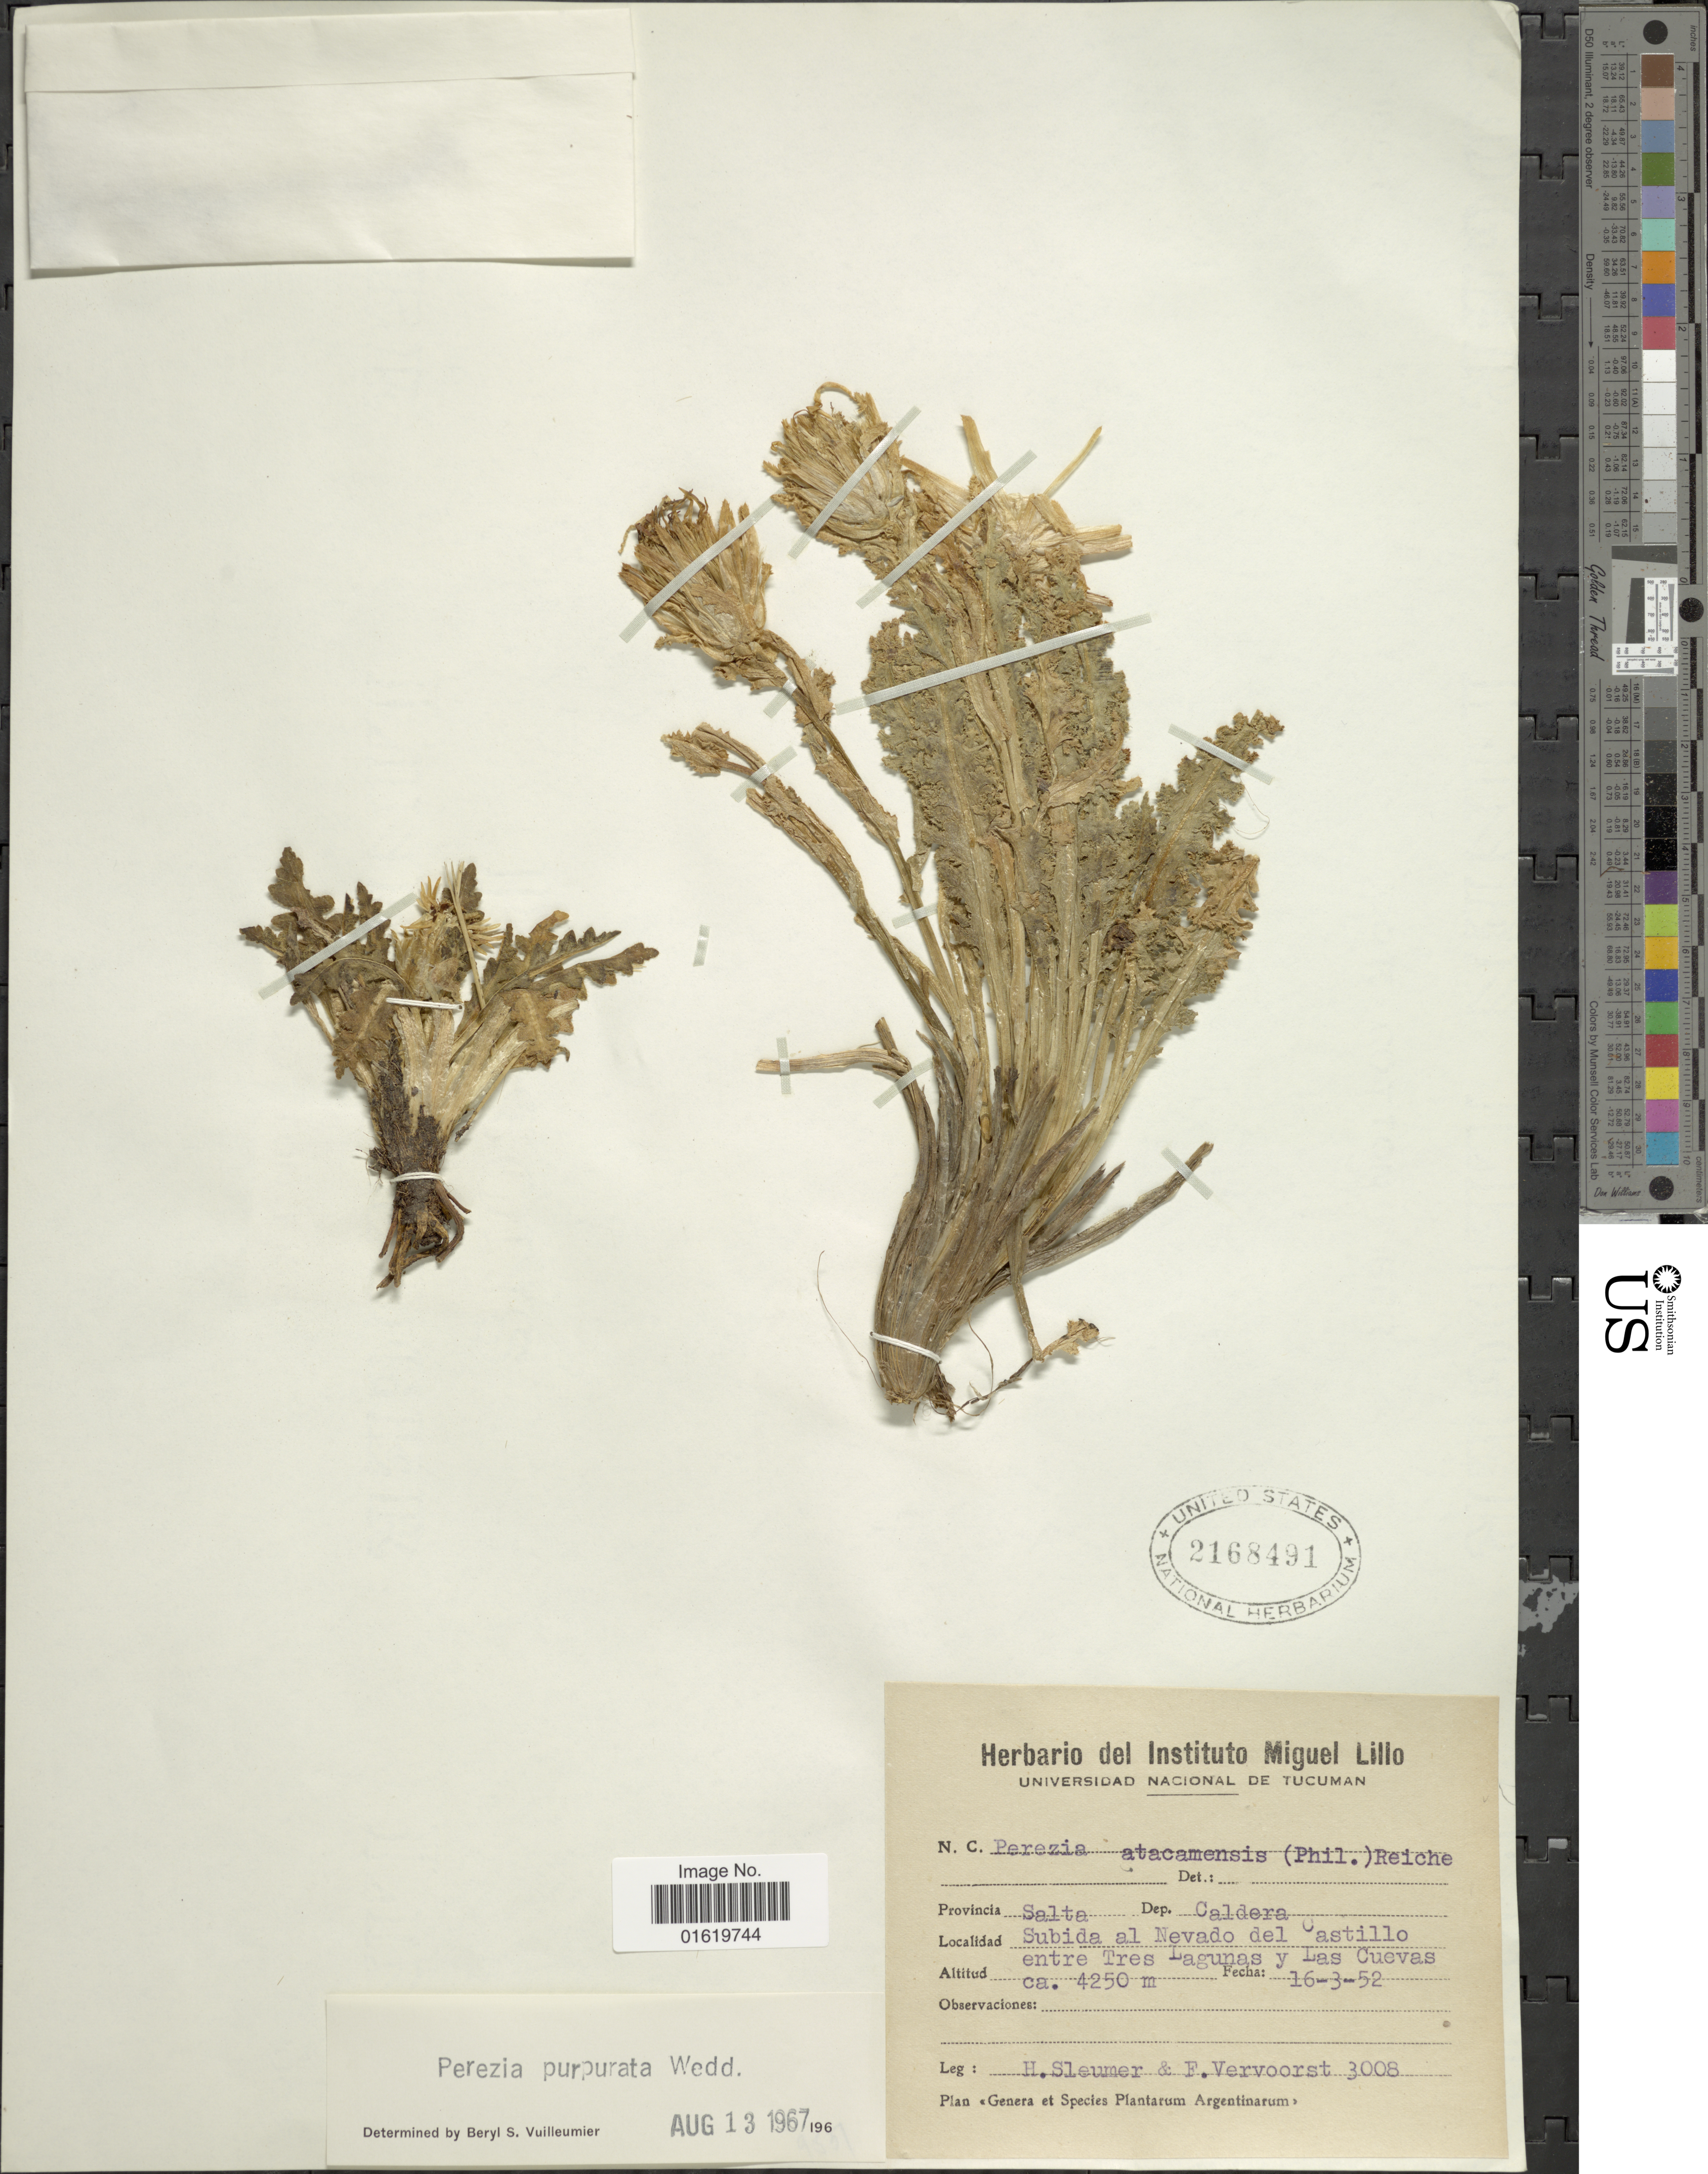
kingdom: Plantae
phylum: Tracheophyta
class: Magnoliopsida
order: Asterales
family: Asteraceae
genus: Perezia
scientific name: Perezia purpurata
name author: Wedd.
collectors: H. O. Sleumer & F. Vervoorst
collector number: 3008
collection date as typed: Transcribed d/m/y: 16/3/52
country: Argentina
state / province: Salta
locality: Provincia Salta. Dep. Caldera. Subida al Nevado del Castillo entre Tres Lagunas y Las Cuevas.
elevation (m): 4250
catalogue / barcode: US 2168491